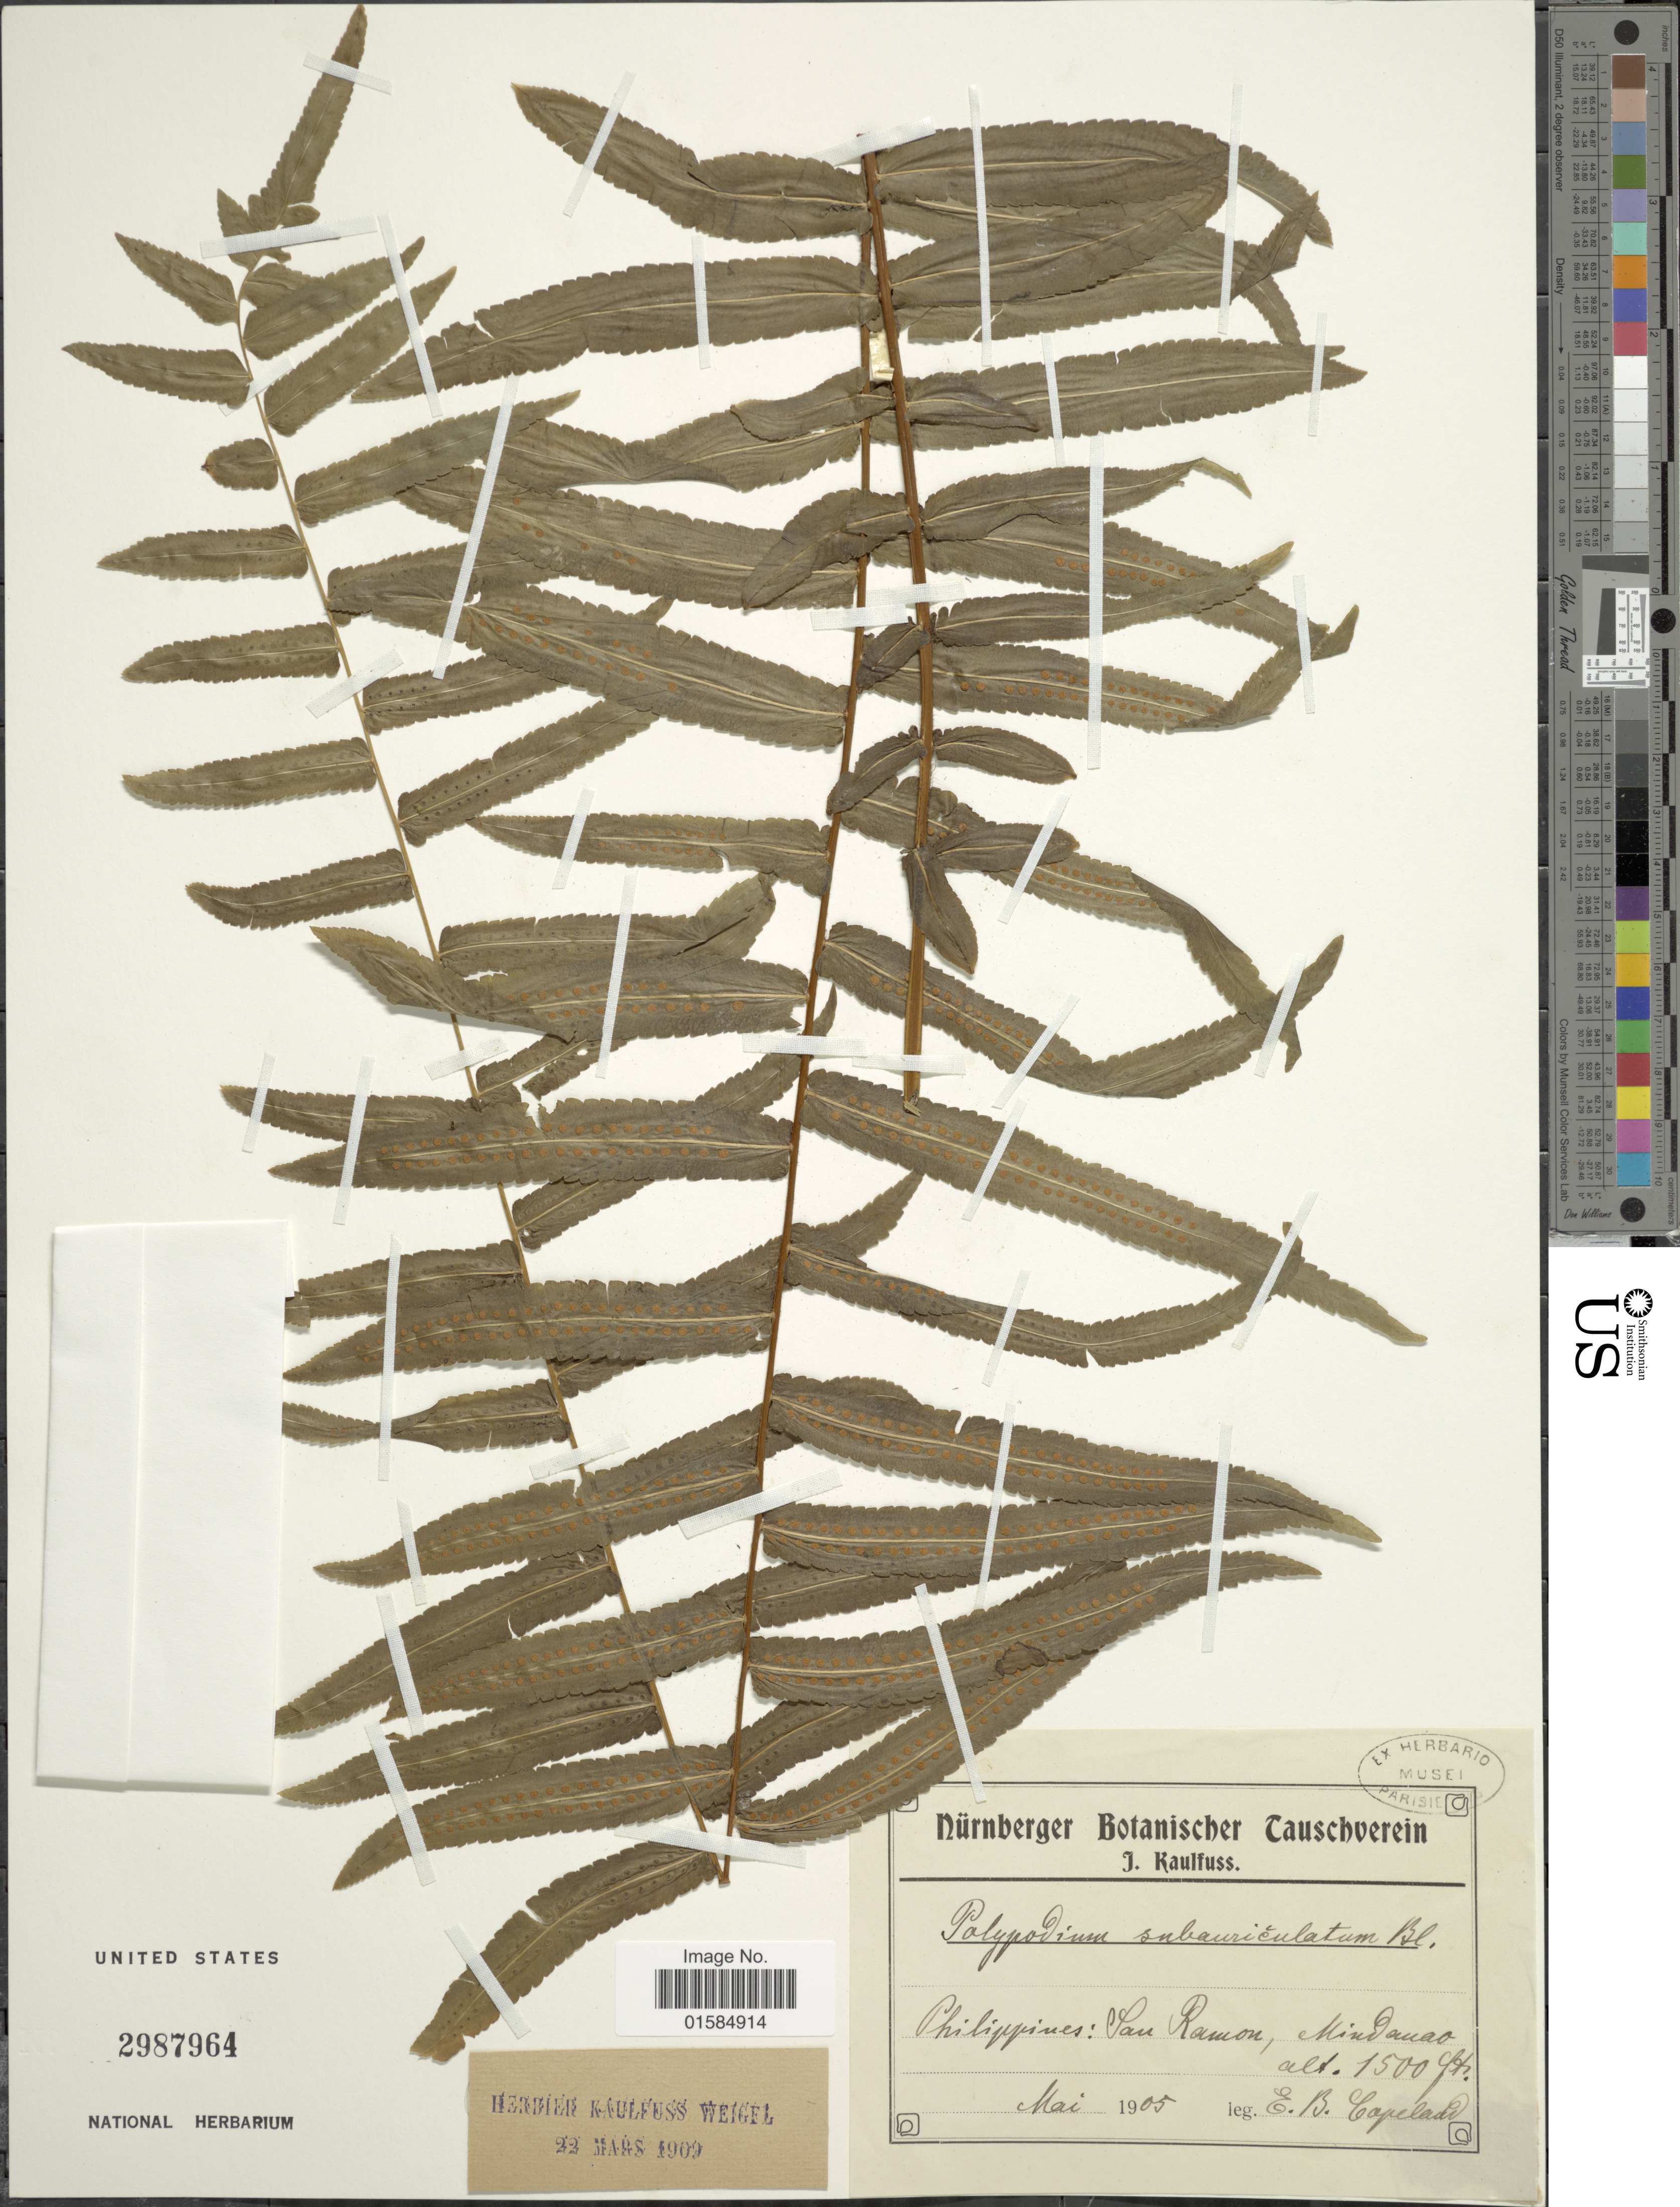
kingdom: Plantae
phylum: Tracheophyta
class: Polypodiopsida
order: Polypodiales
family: Polypodiaceae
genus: Goniophlebium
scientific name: Goniophlebium subauriculatum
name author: (Blume) C. Presl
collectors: E. B. Copeland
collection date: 1905-05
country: Philippines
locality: Philippines: San Ramon, Mindanao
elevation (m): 457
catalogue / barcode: US 2987964